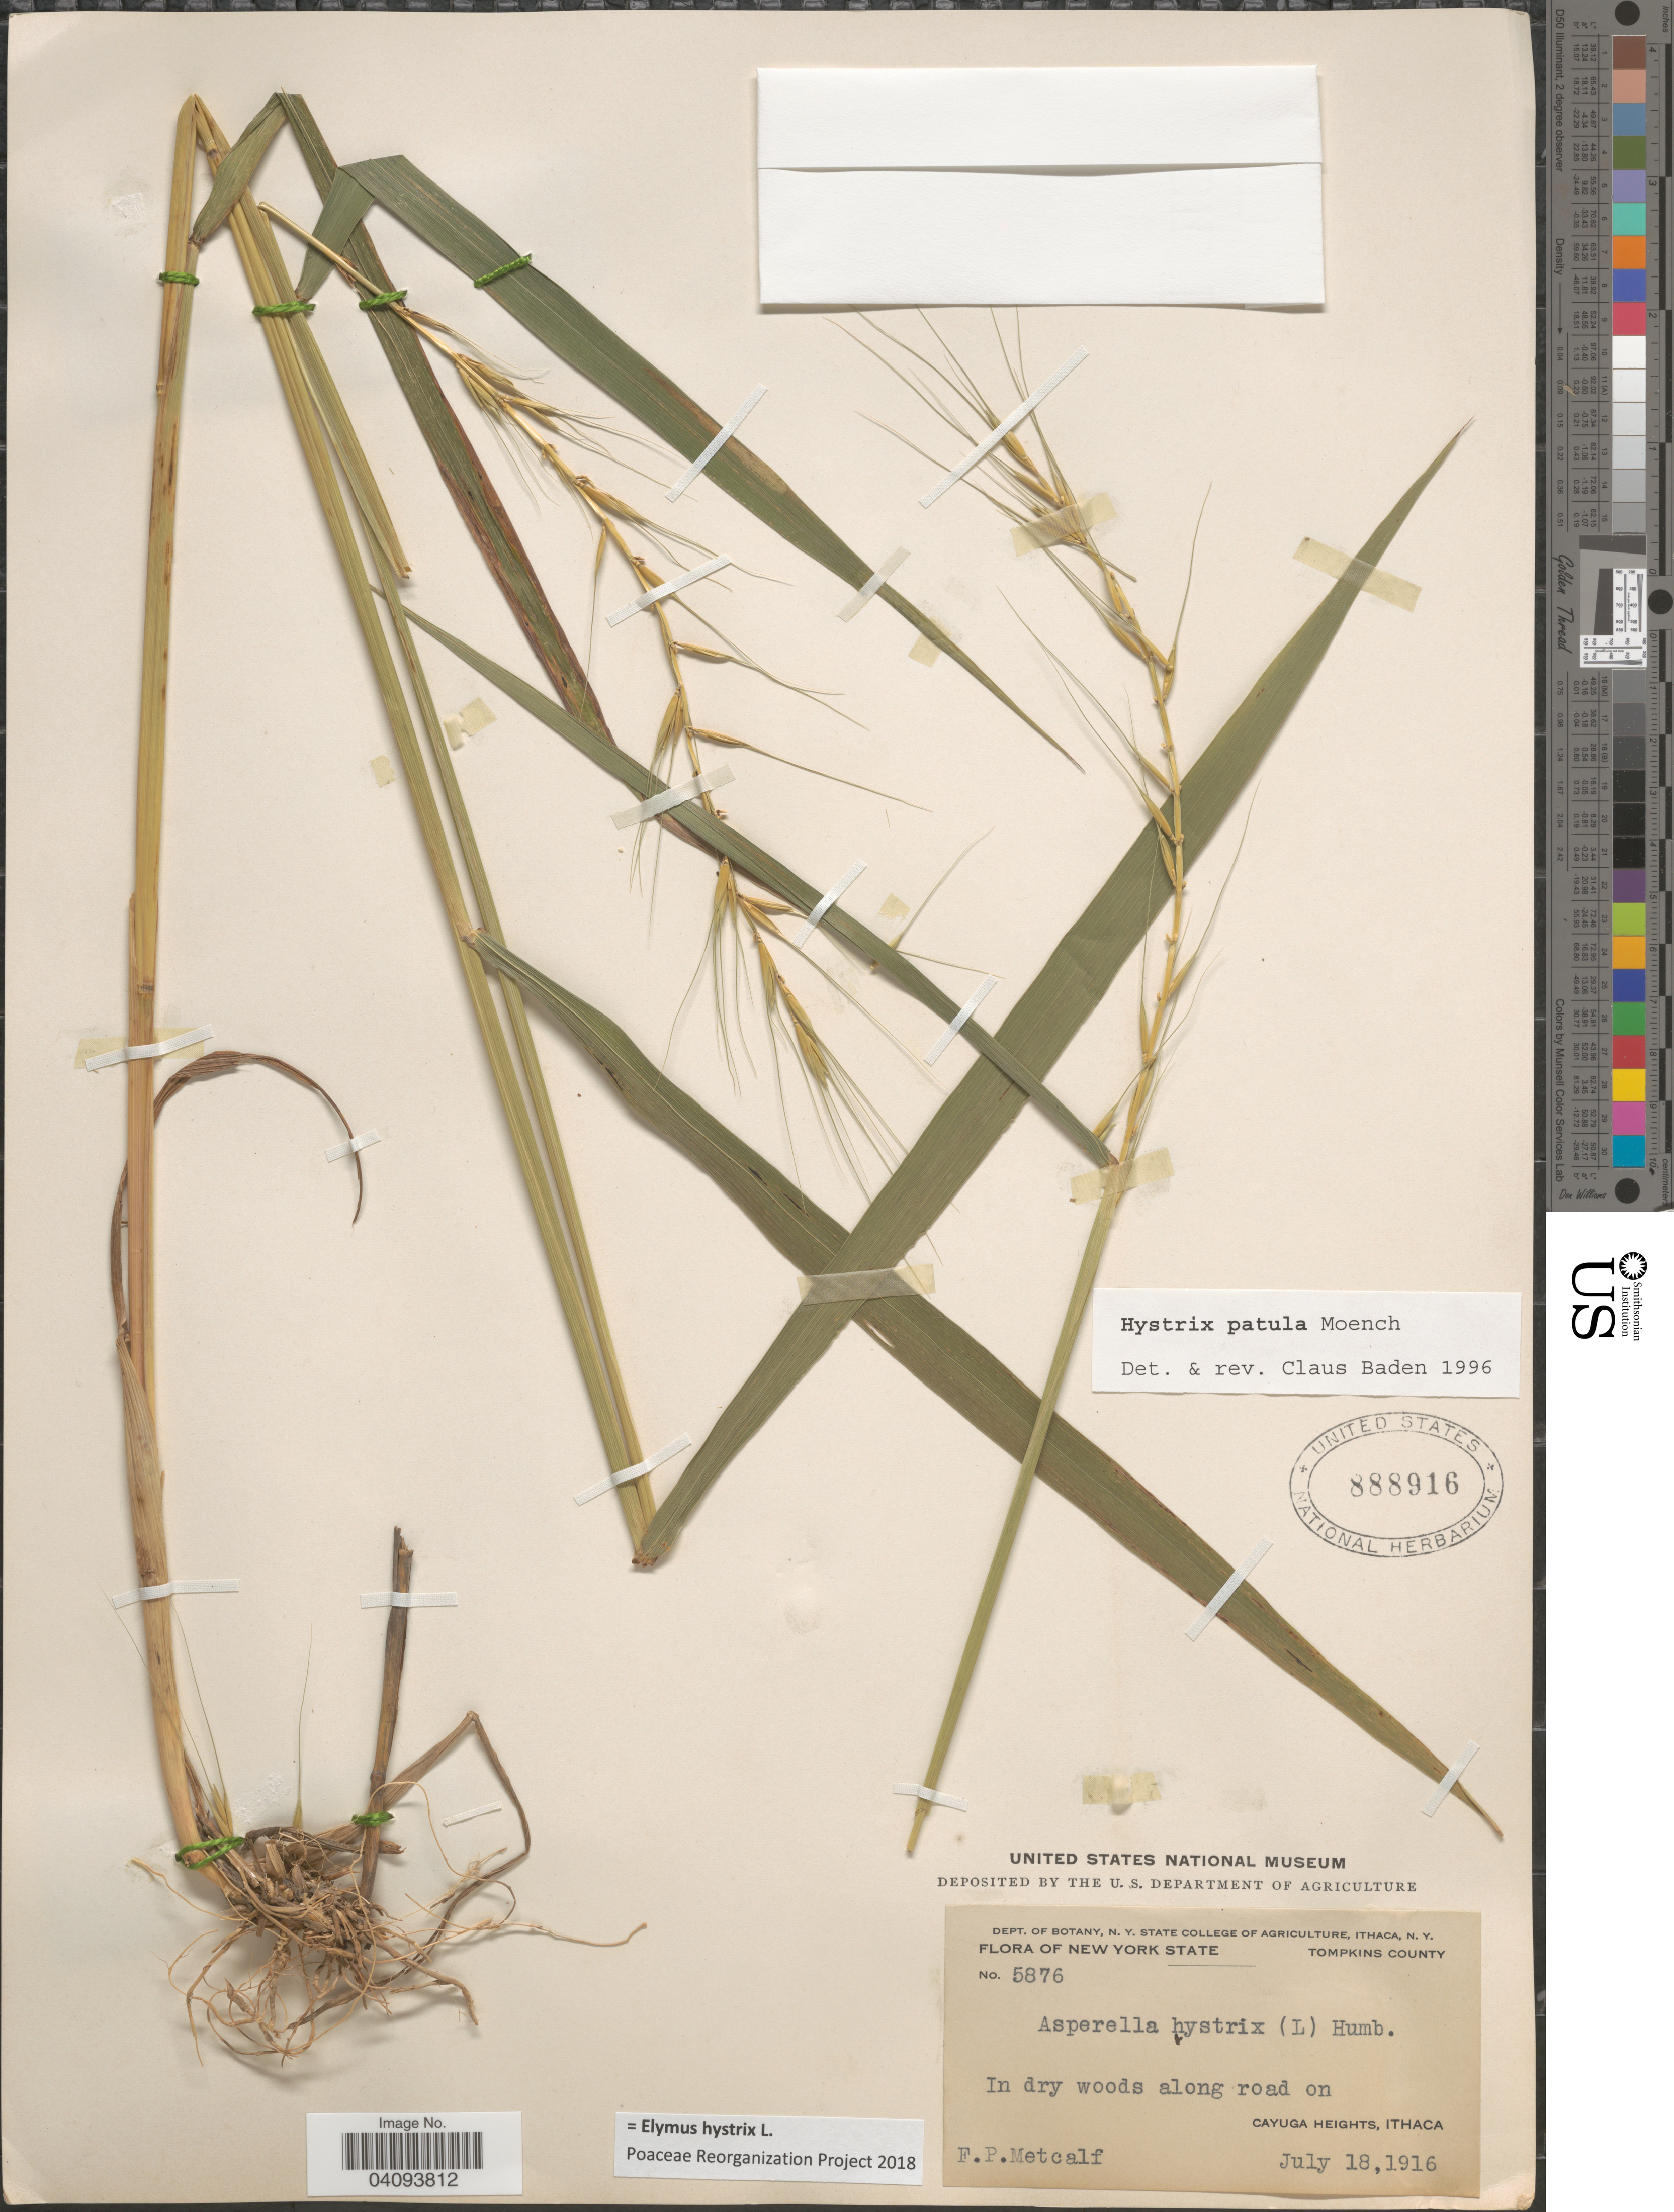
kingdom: Plantae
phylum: Tracheophyta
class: Liliopsida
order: Poales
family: Poaceae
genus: Elymus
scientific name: Elymus hystrix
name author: L.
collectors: F. Metcalf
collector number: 5876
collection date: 1916-07-18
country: United States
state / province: New York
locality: Tompkins County. In dry woods along road of Cayuga Heights.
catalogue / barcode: US 888916